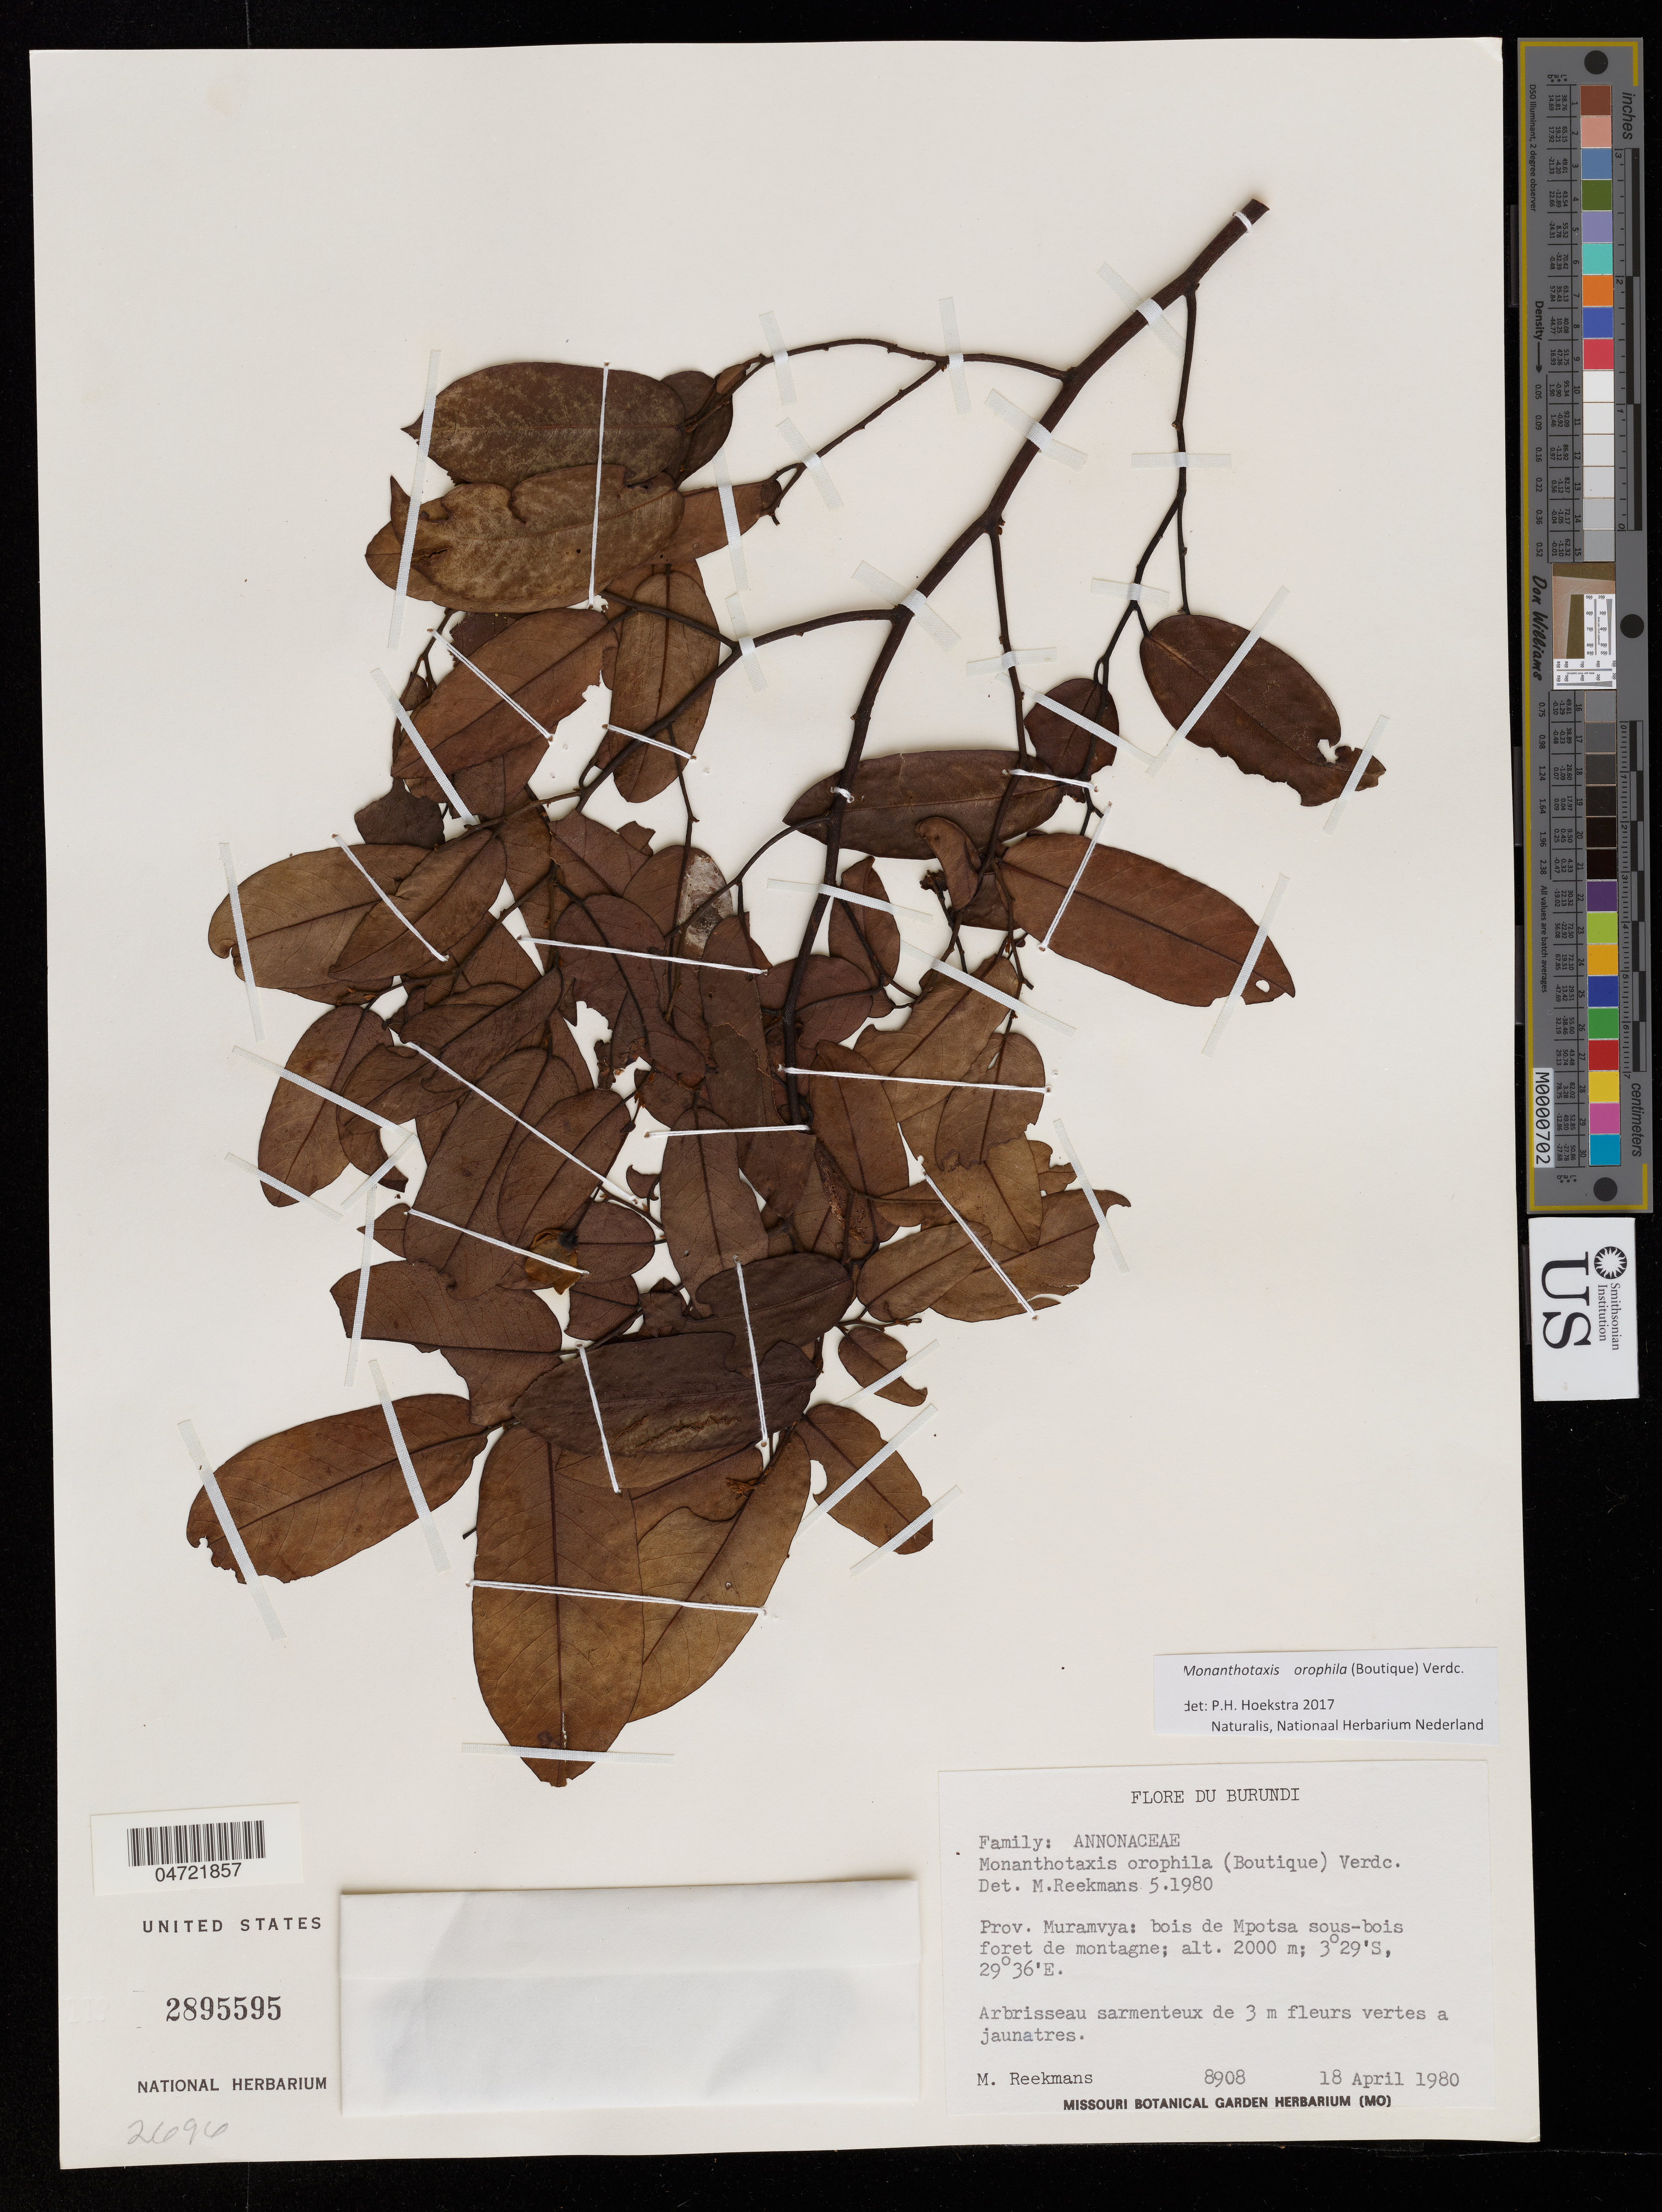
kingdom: Plantae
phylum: Tracheophyta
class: Magnoliopsida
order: Magnoliales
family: Annonaceae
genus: Monanthotaxis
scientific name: Monanthotaxis orophila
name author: (Boutique) Verdc.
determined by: Hoekstra, P. H.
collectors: M. Reekmans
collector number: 8908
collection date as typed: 18 Apr 1980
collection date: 1980-04-18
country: Burundi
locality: Muramvya Province: bois de Mpotsa sous-bois foret de montagne.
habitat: Montane forest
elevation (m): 2000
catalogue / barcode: US 2895595